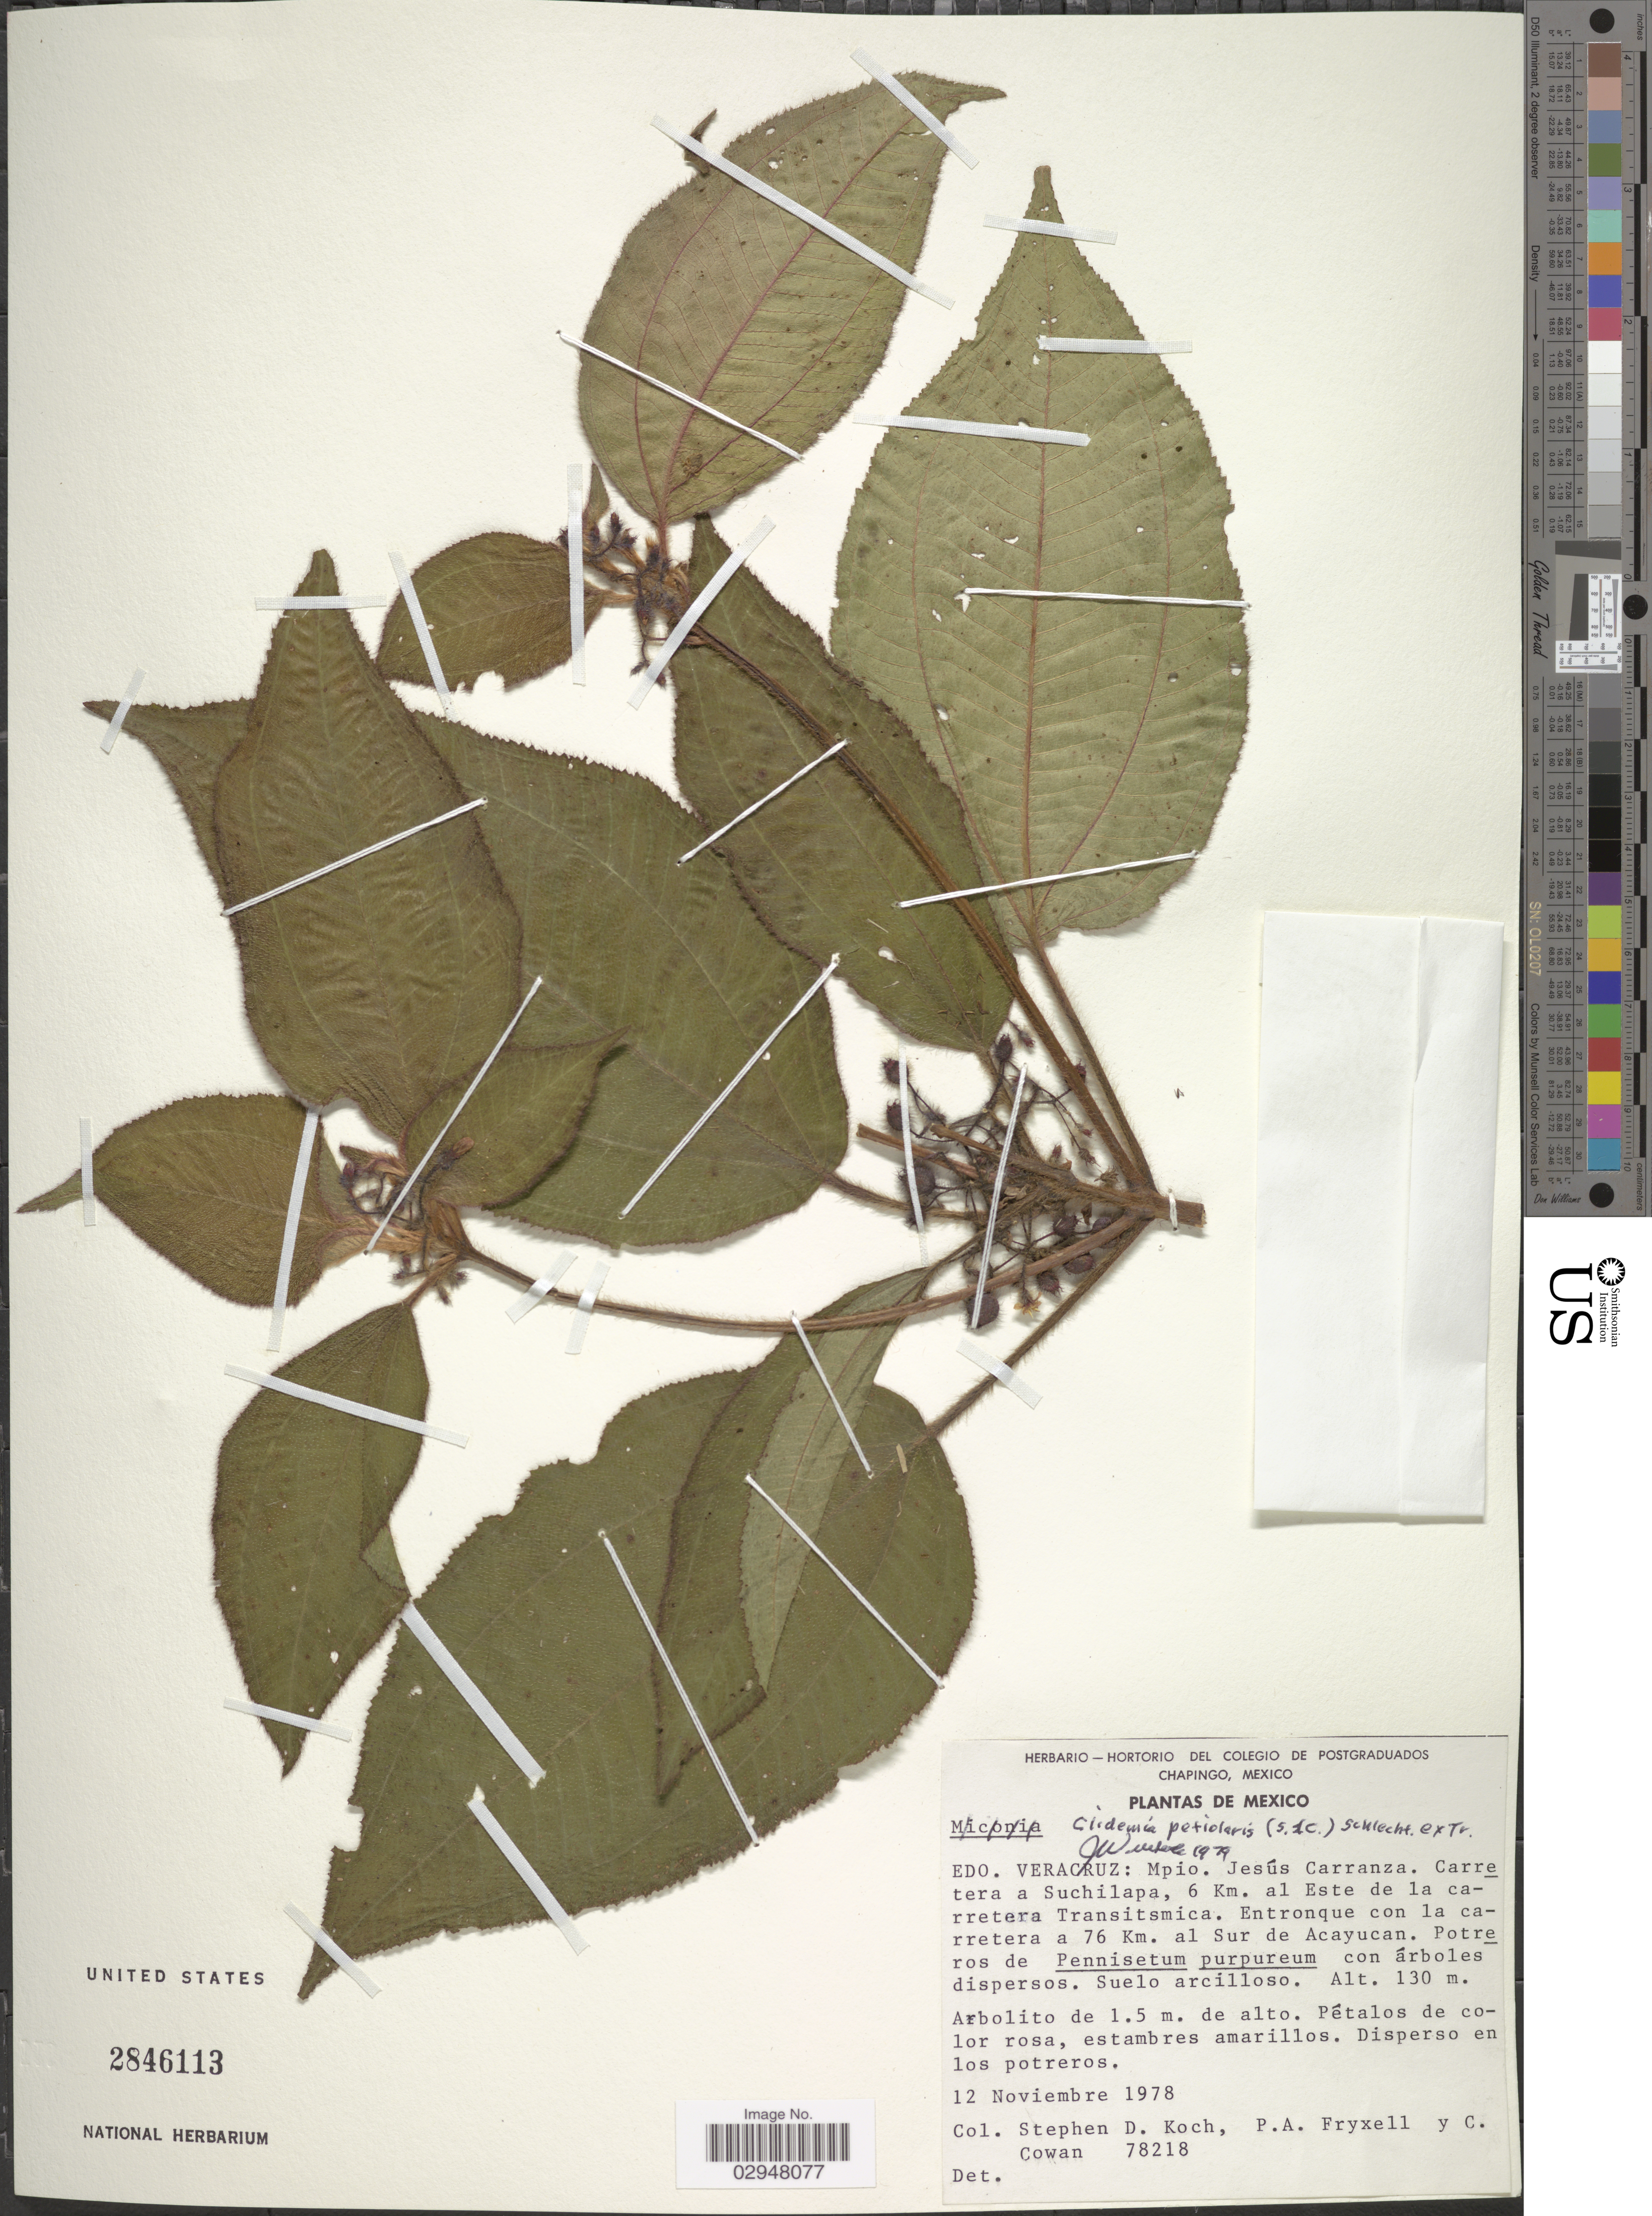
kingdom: Plantae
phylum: Tracheophyta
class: Magnoliopsida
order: Myrtales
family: Melastomataceae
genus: Clidemia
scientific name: Clidemia petiolaris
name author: (Schltdl. & Cham.) Schltdl. ex Triana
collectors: S. D. Koch, P. A. Fryxell & C. Cowan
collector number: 78218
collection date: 1978-11-12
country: Mexico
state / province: Veracruz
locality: Edo. Veracruz, Mpio. Jesús Carranza, Carretera a Suchilapa, 6 Km. al Este de la carretera Transitsmica, Entronque con la carretera a 76 Km. al Sur de Acayucan.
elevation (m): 130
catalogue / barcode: US 2846113